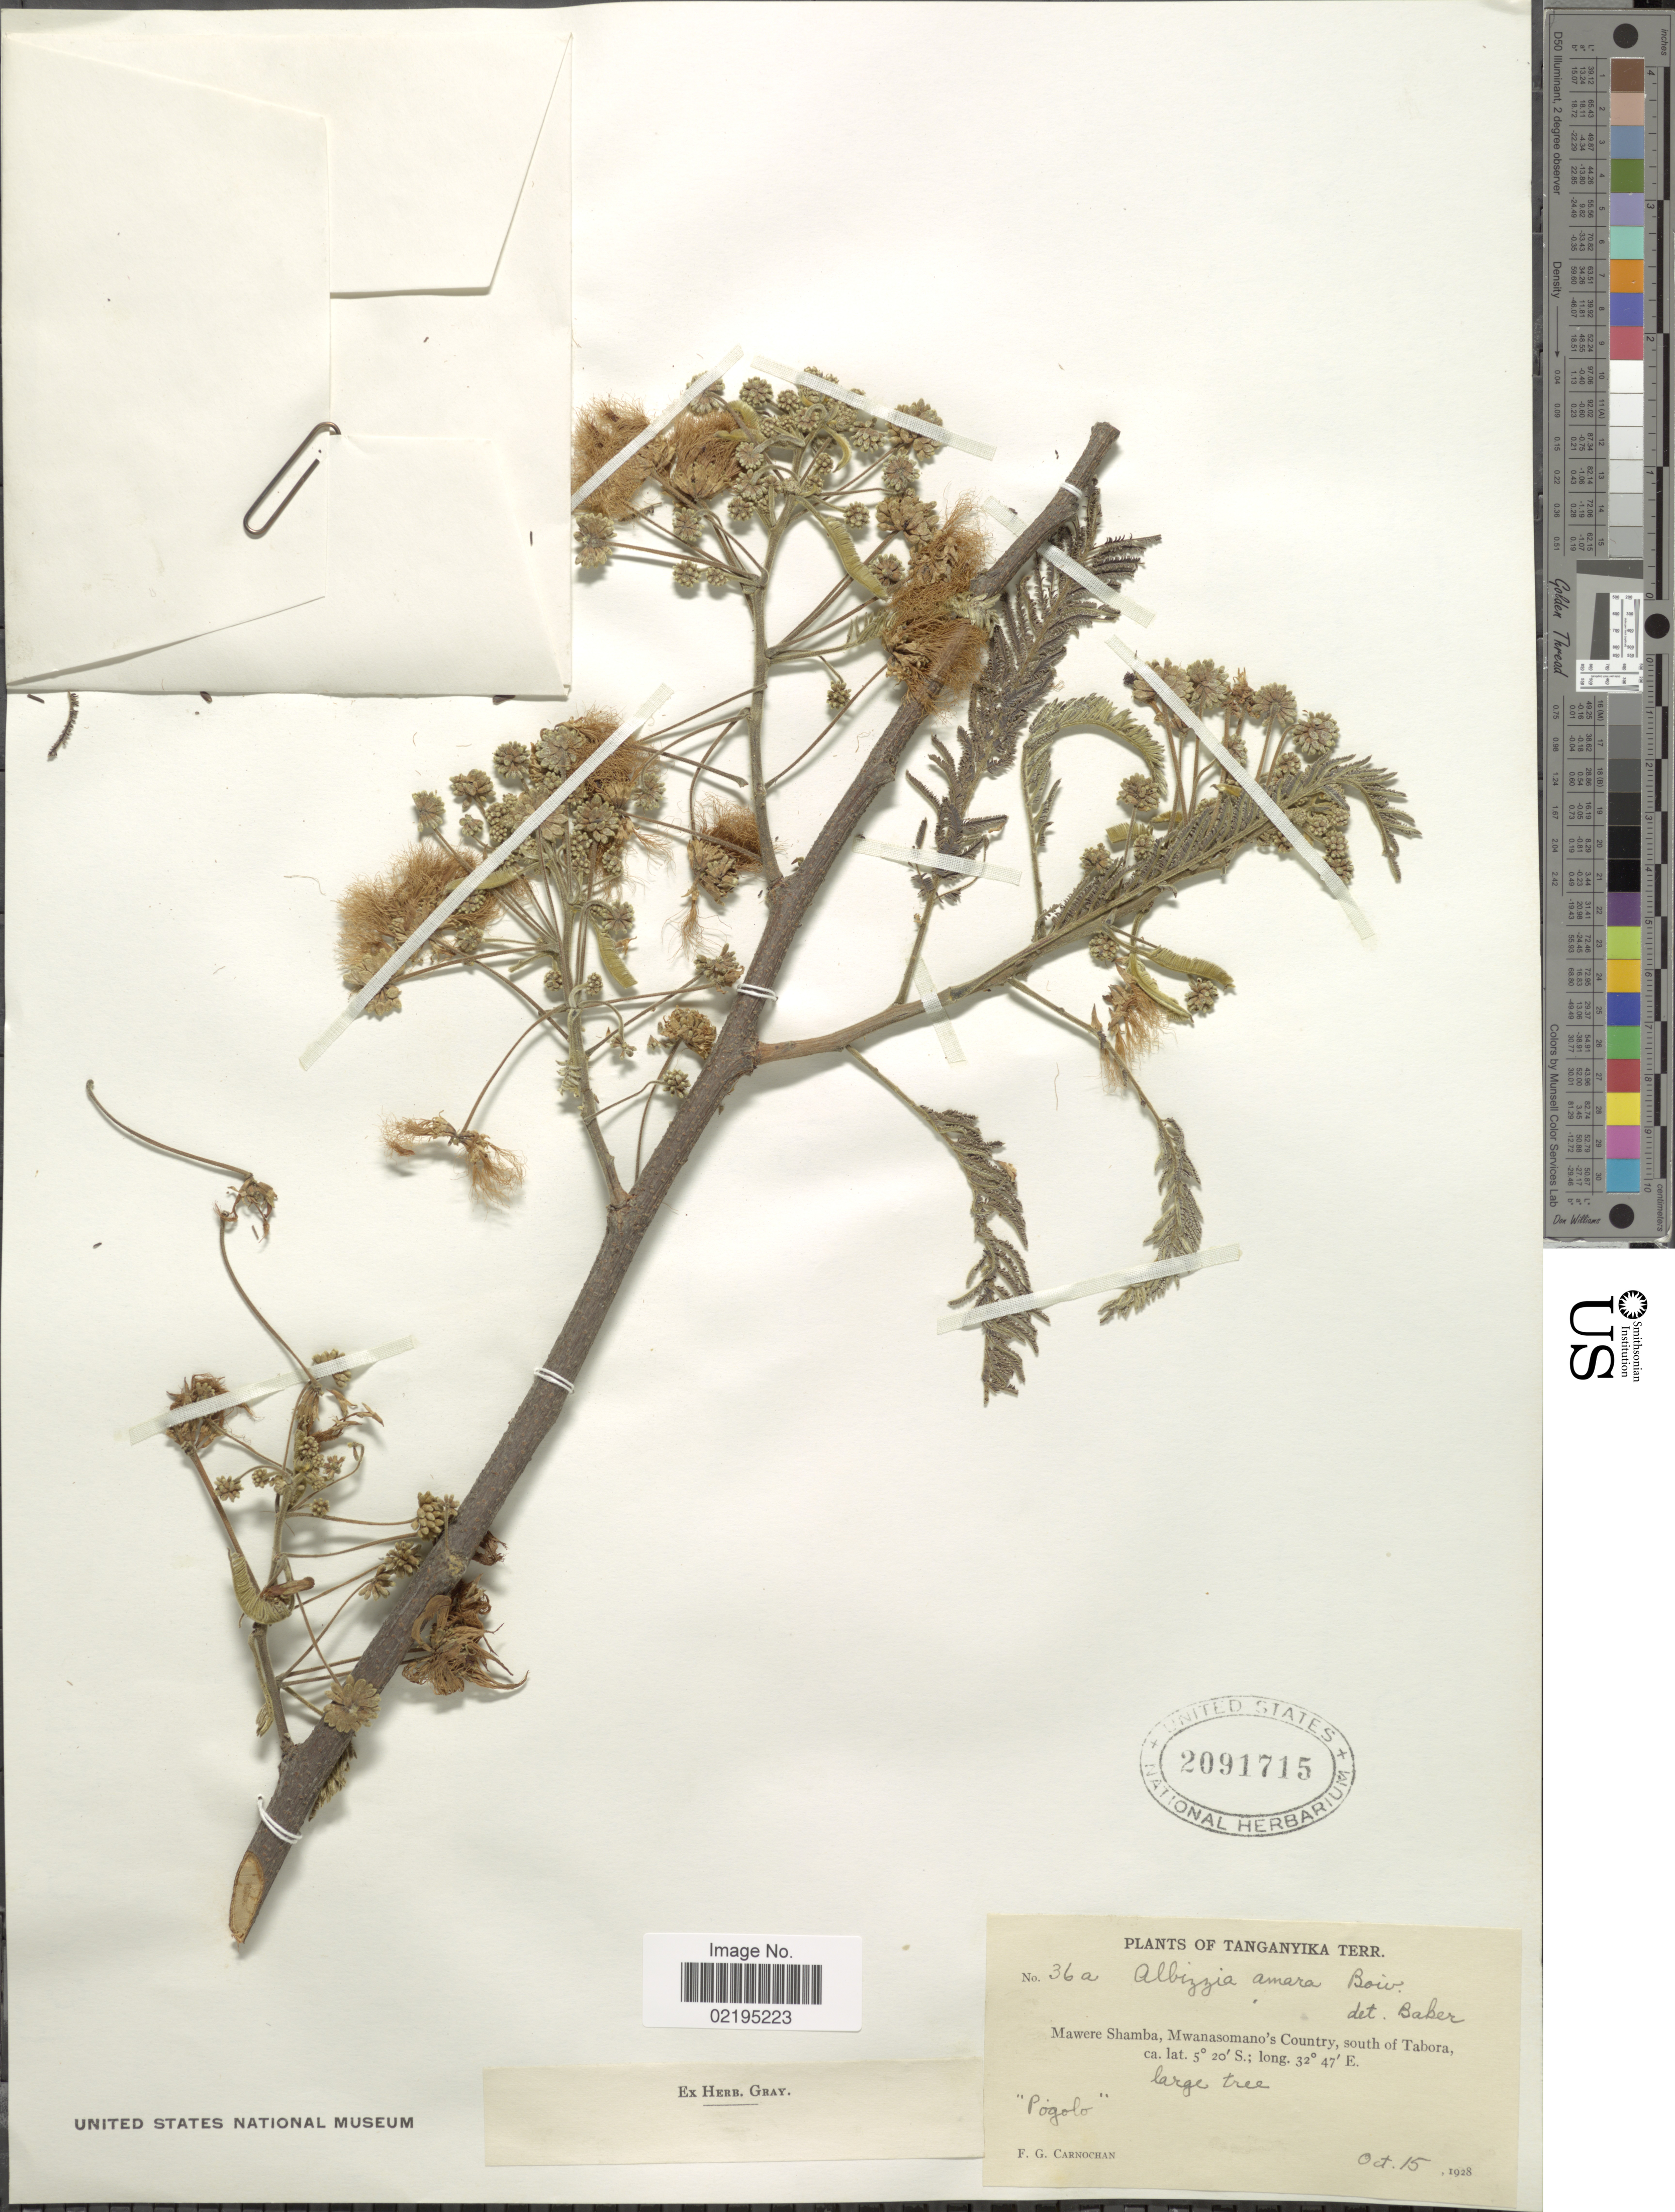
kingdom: Plantae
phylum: Tracheophyta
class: Magnoliopsida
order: Fabales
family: Fabaceae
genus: Albizia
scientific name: Albizia amara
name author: (Roxb.) Boivin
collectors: F. Carnochan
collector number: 36a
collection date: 1928-10-15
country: Tanzania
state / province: Tabora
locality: Tanganyika Terr. Maware Shamba, Mwanasomano's Country, south of Tabora, "Pogola"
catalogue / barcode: US 2091715